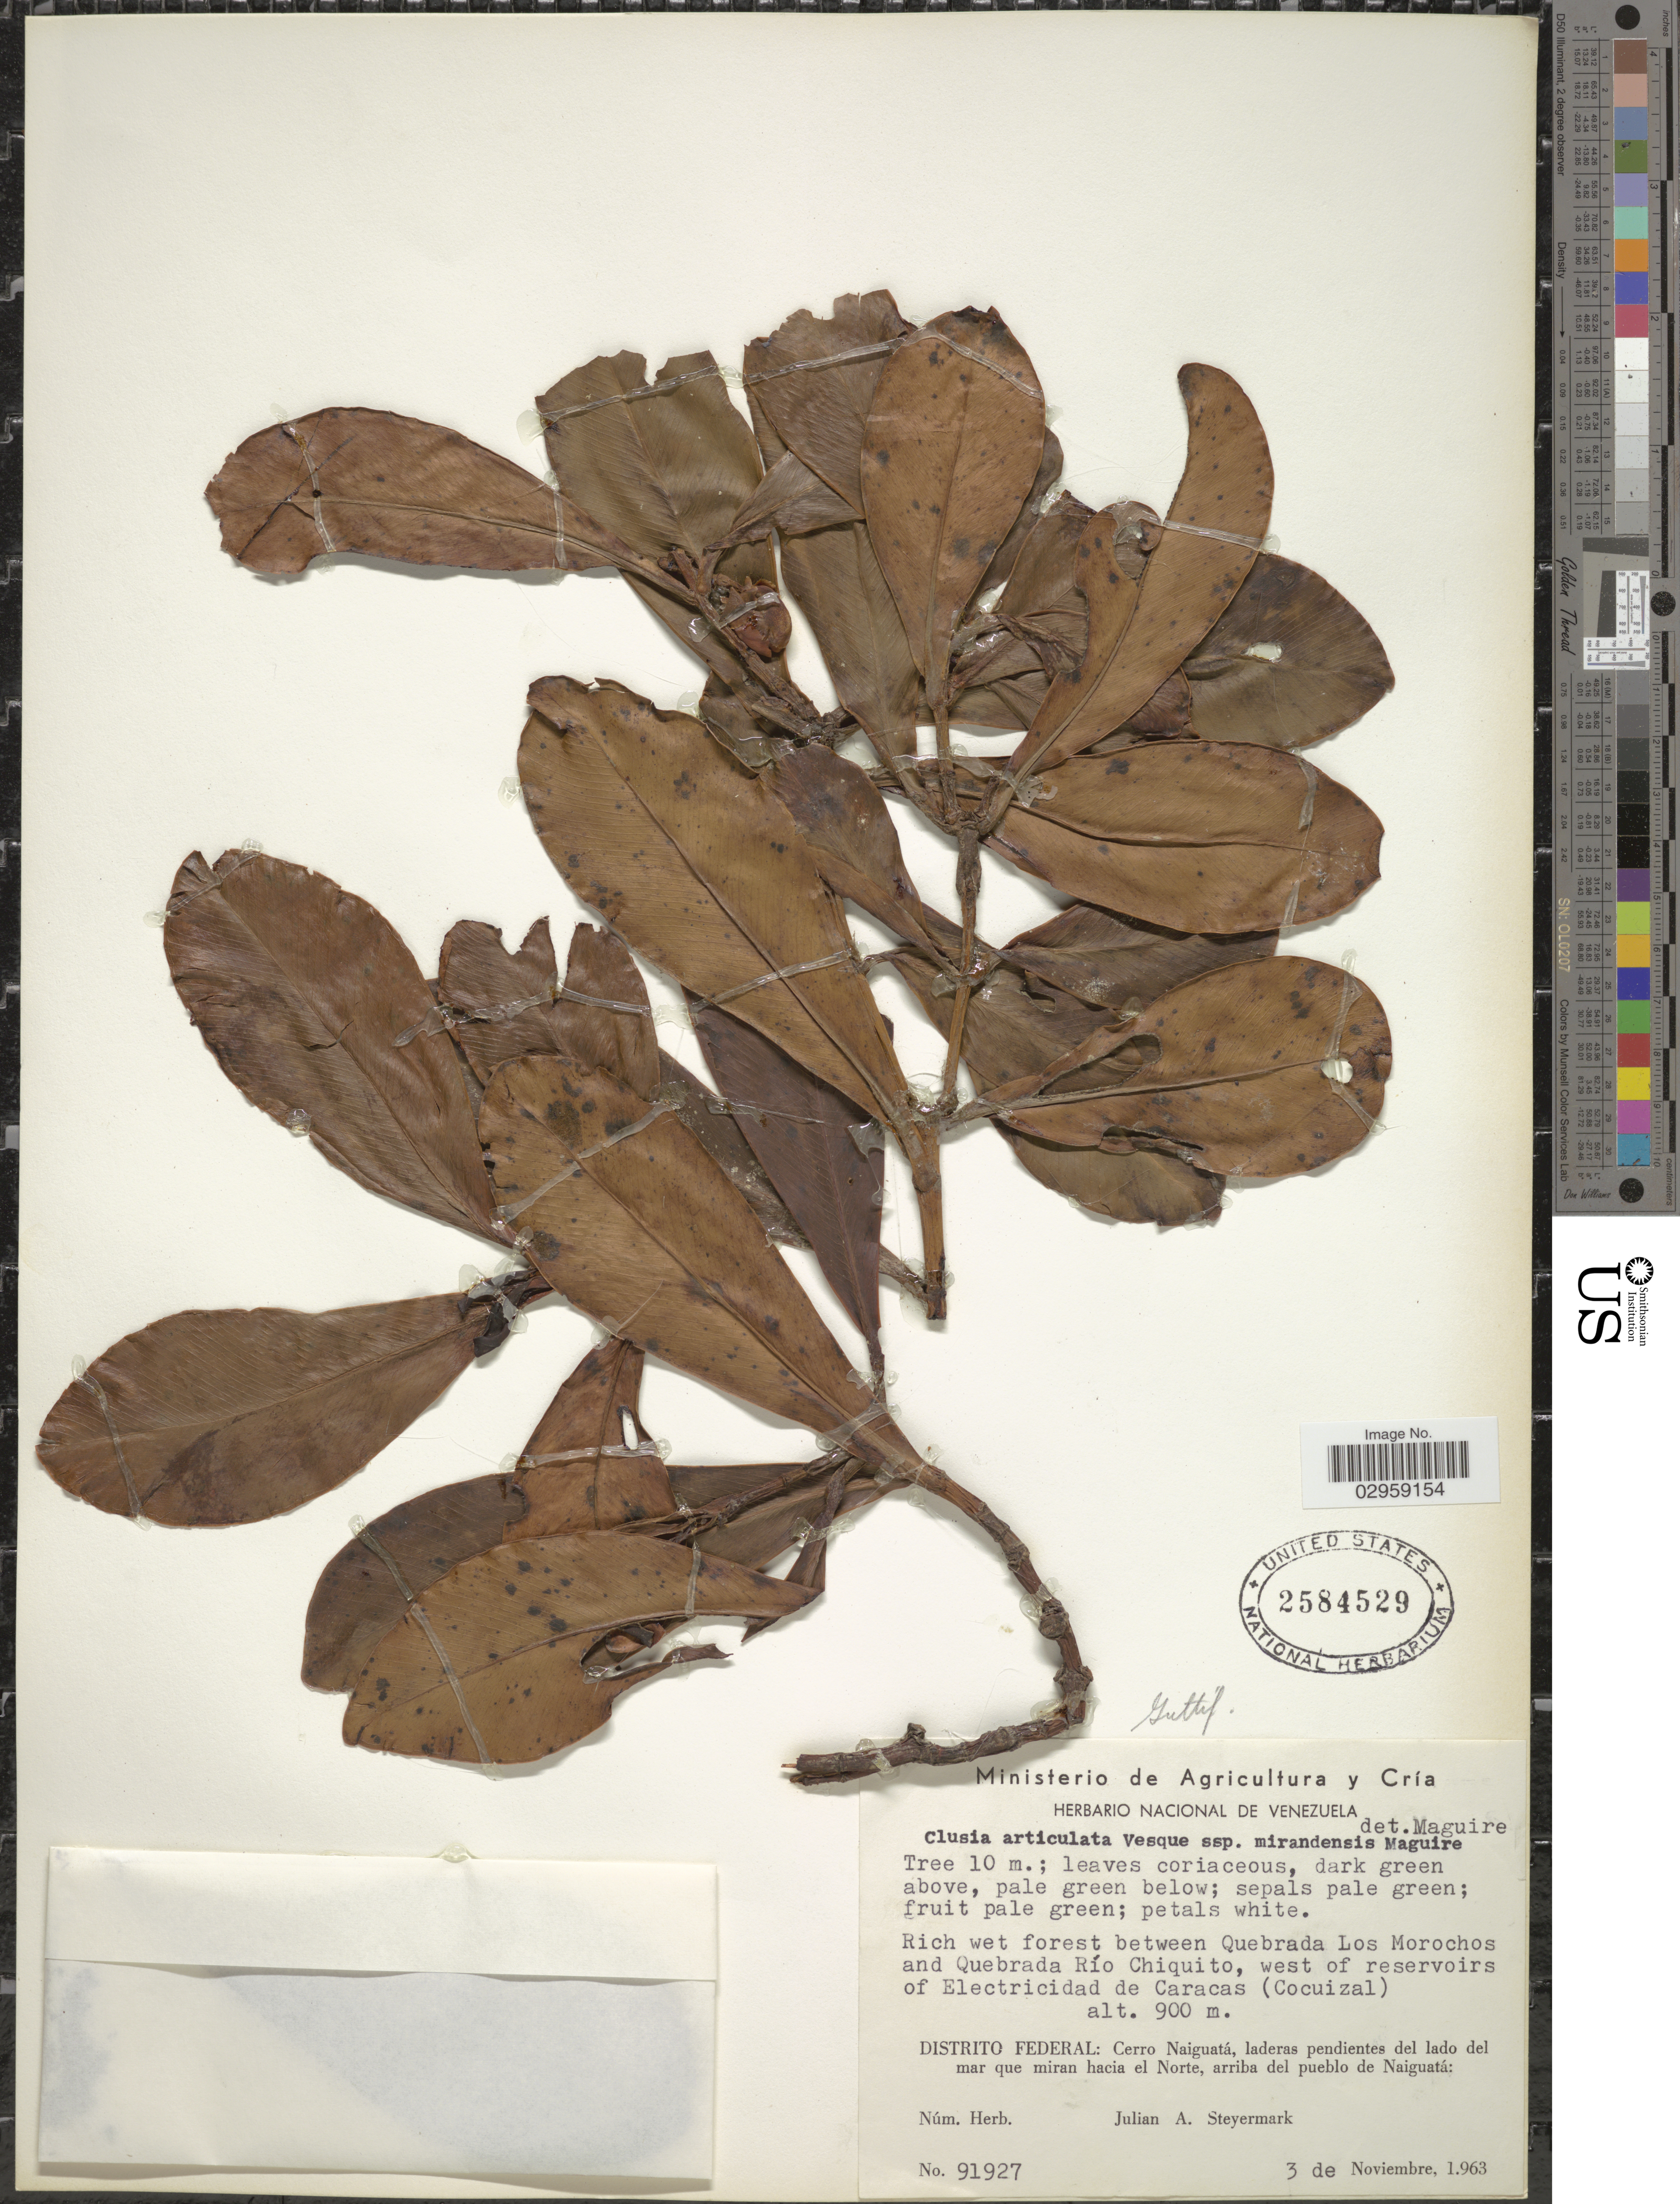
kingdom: Plantae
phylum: Tracheophyta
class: Magnoliopsida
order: Malpighiales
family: Clusiaceae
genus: Clusia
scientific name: Clusia articulata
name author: Vesque in A. DC.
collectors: J. Steyermark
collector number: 91927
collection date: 1963-12-03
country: Venezuela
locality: Rich wet forest between Quebrada Los Morochos and Quebrada Río Chiquito, west of reservoirs of Electricidad de Caracas (Cocuizal). Distrito Federal: Cerro Naiguatá, laderas pendientes del lado del mar que miran hacia el Norte, arriba del pueblo de Naiguatá.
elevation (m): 900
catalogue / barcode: US 2584529